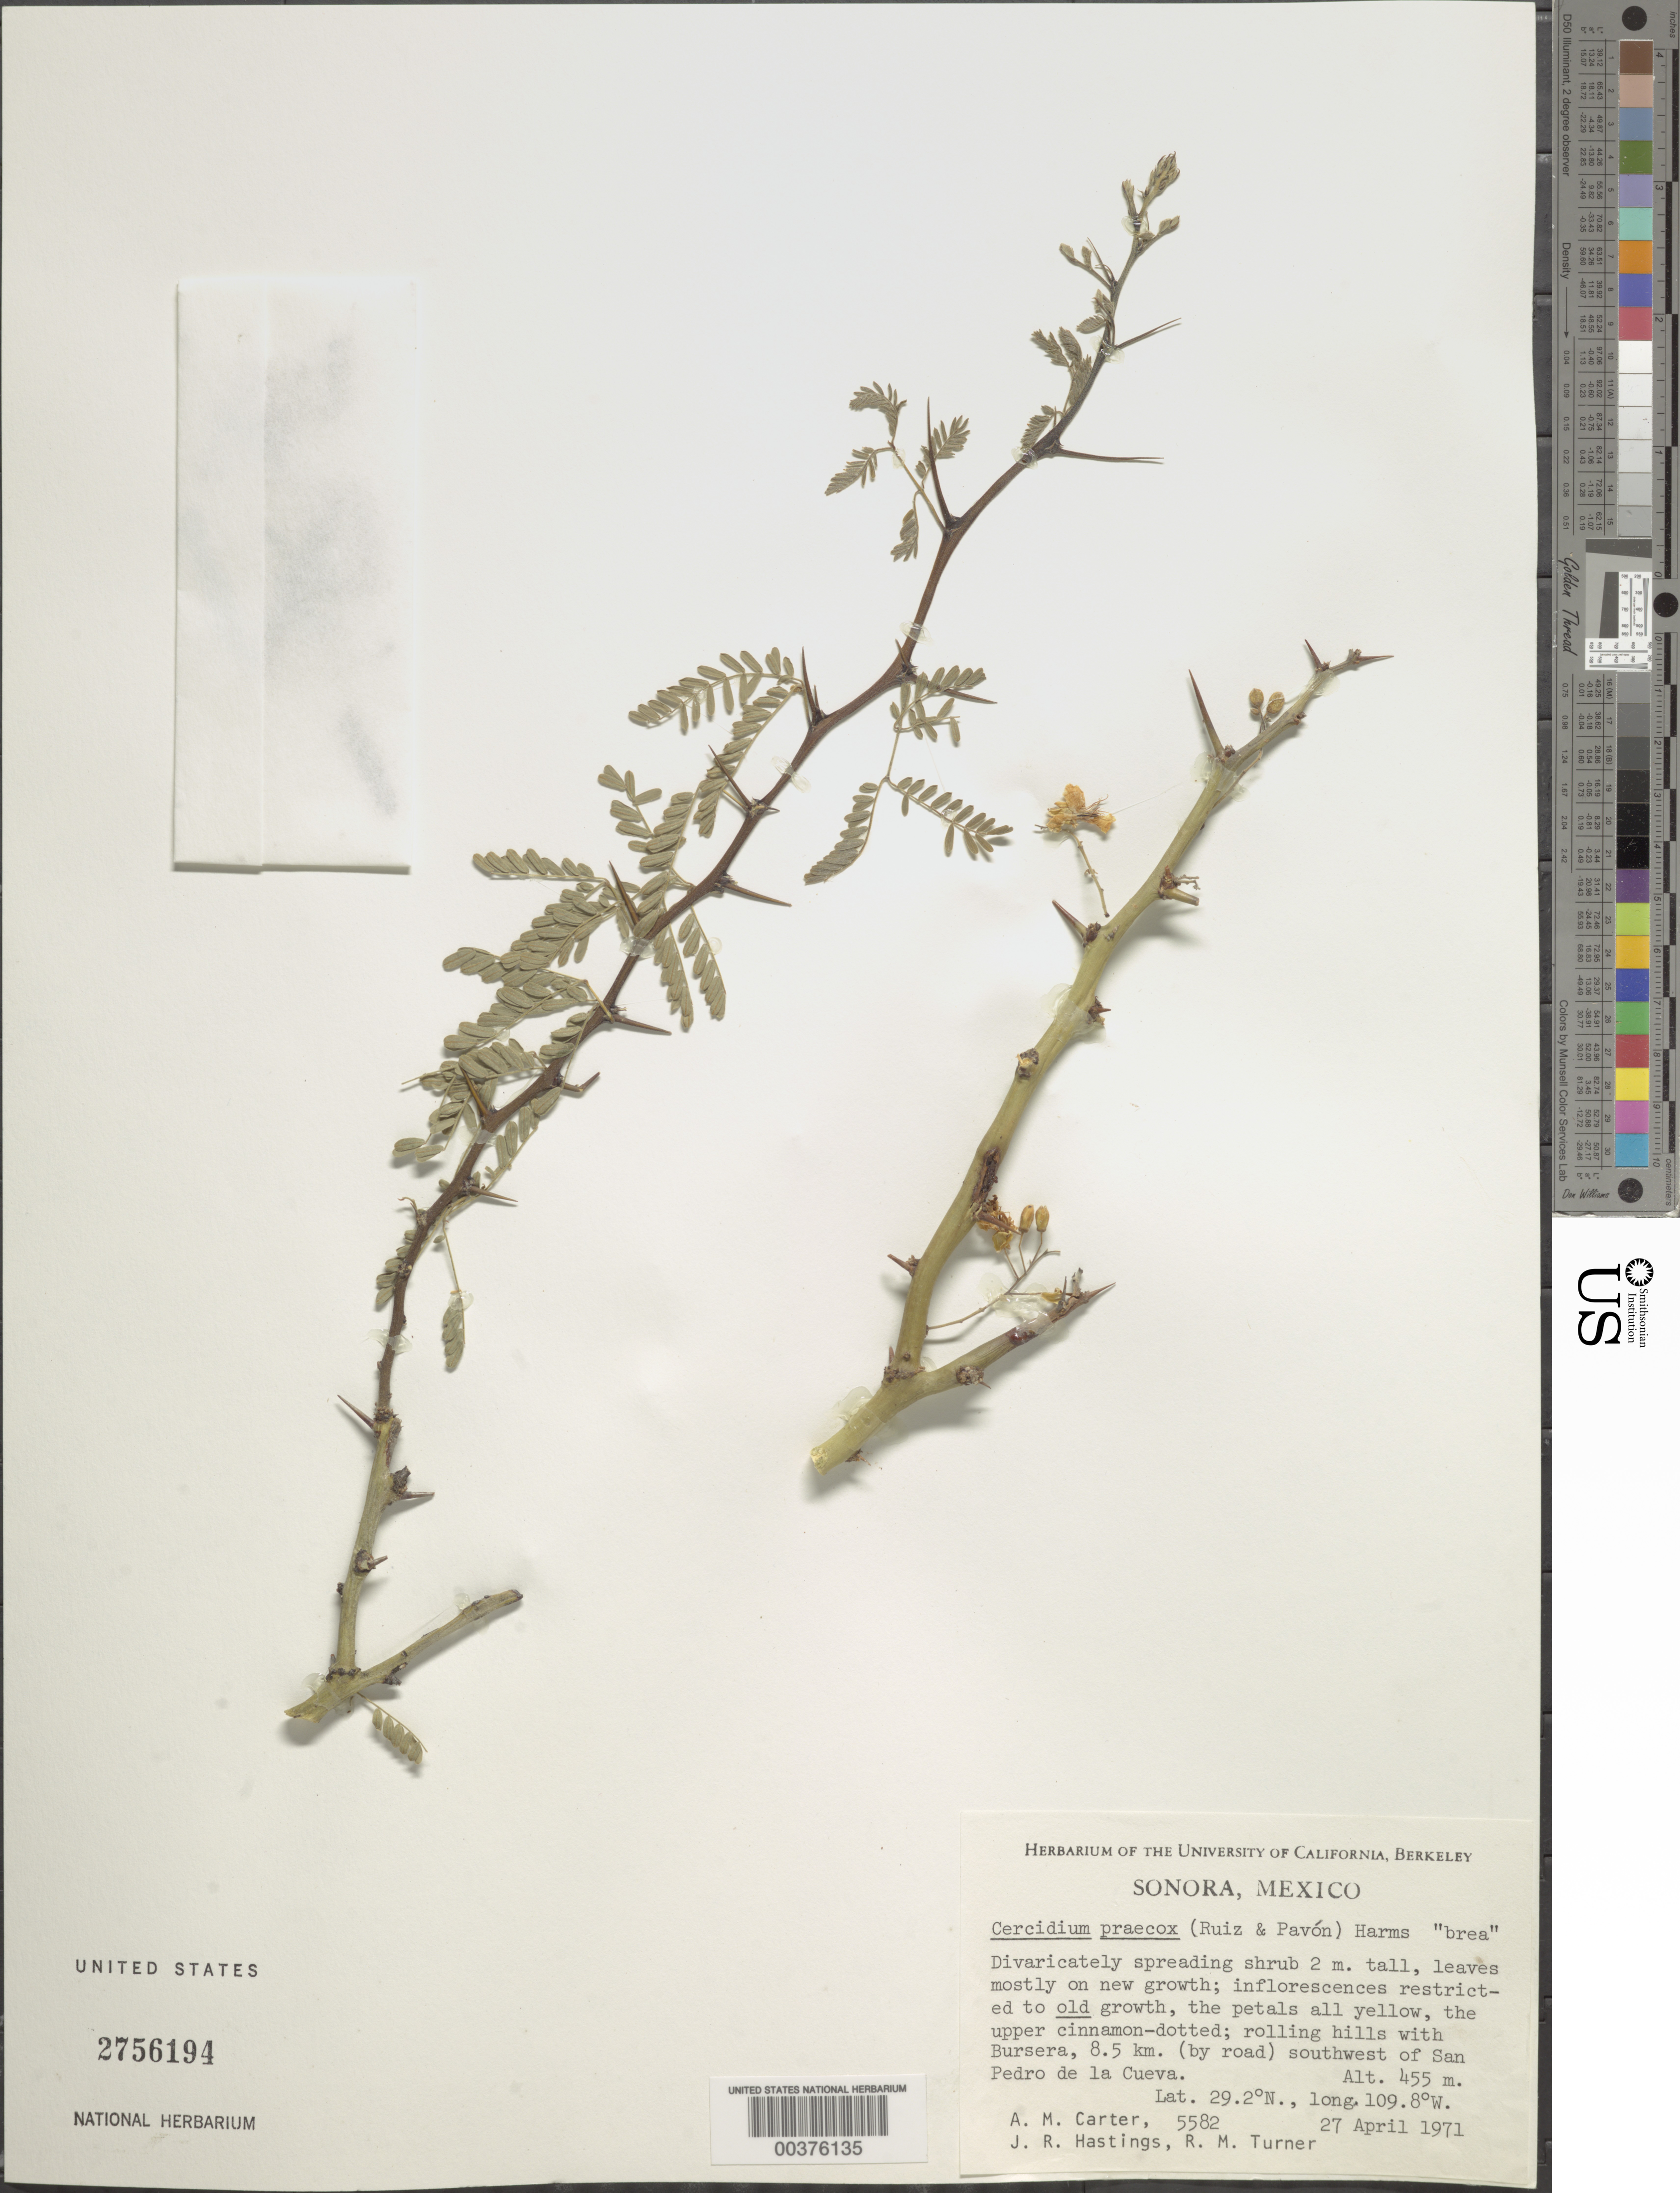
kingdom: Plantae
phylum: Tracheophyta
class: Magnoliopsida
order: Fabales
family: Fabaceae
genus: Parkinsonia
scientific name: Parkinsonia praecox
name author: (Ruiz & Pav.) J.E. Hawkins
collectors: A. M. Carter, R. M. Turner & J. Hastings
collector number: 5582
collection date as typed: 27 Apr 1971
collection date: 1971-04-27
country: Mexico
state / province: Sonora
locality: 8.5 by road SW of San Pedro de La Cueva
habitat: Rolling hills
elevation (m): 455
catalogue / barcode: US 2756194